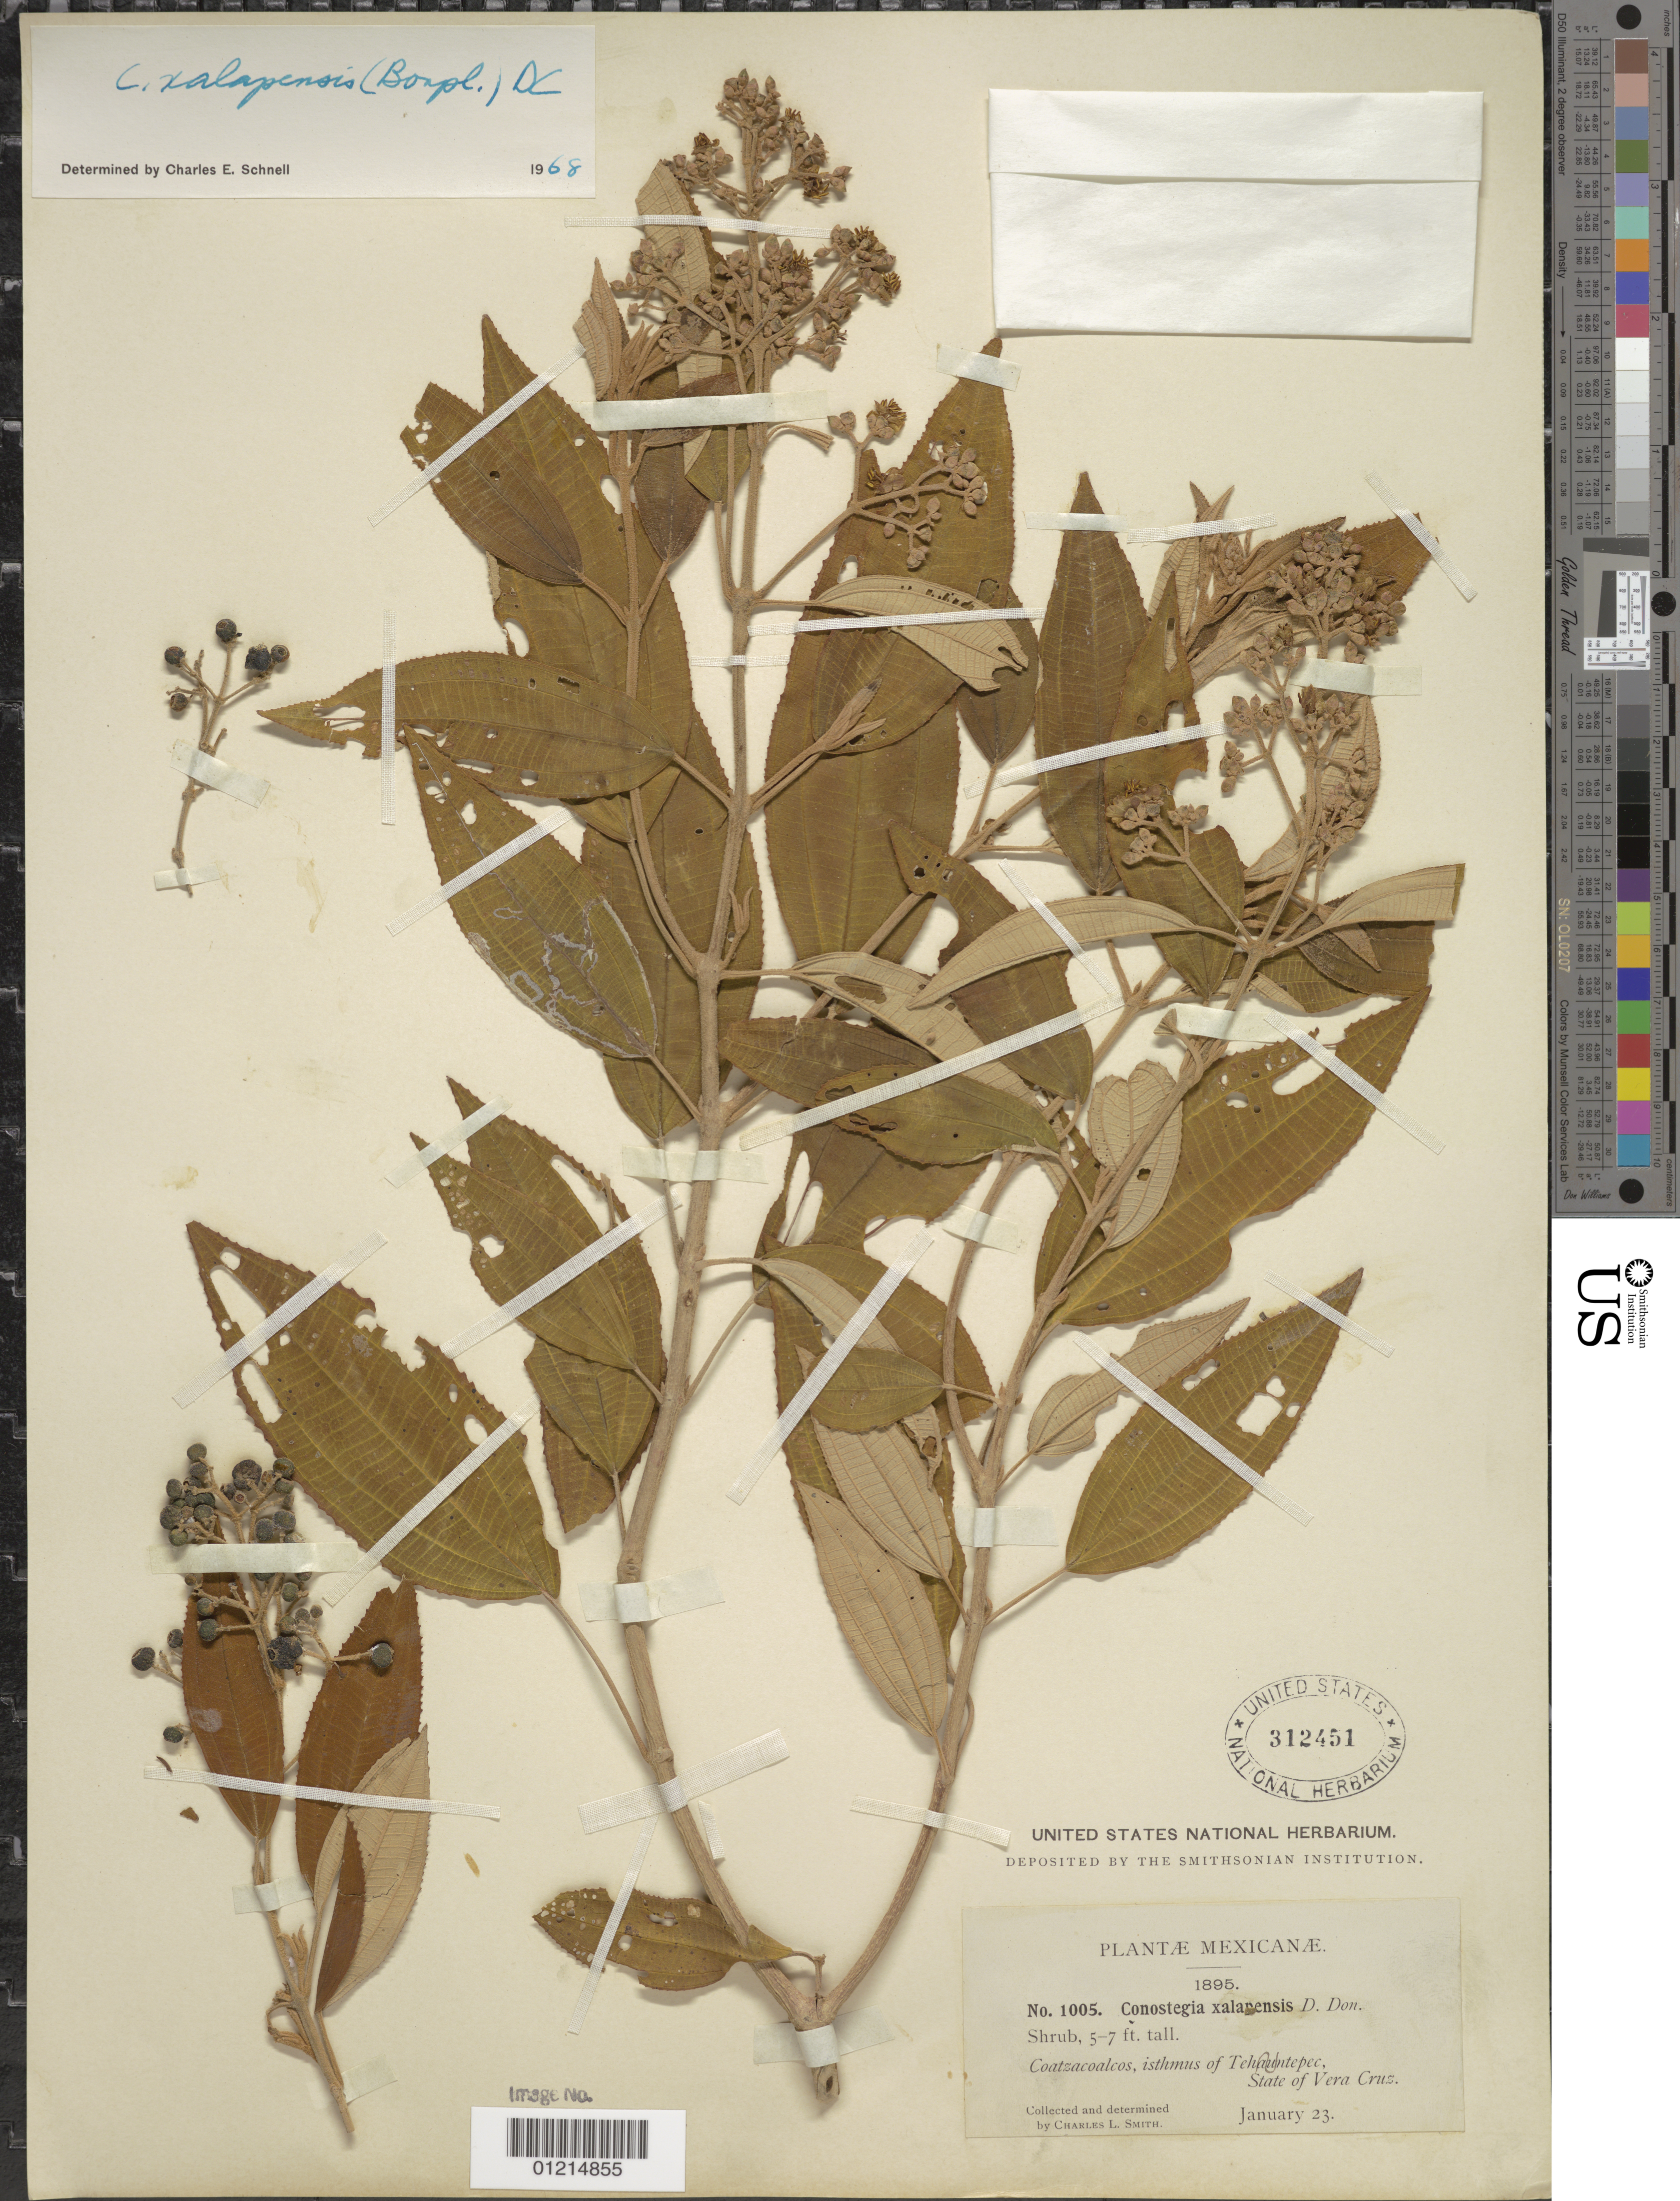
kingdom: Plantae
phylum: Tracheophyta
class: Magnoliopsida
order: Myrtales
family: Melastomataceae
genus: Conostegia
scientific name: Conostegia quadrangularis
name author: Schltdl. ex Steud.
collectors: C. L. Smith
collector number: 1005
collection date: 1895-01-25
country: Mexico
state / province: Veracruz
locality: Coatzacoalcos, isthmus of Tehuantepec, State of Veracruz.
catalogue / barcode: US 312451